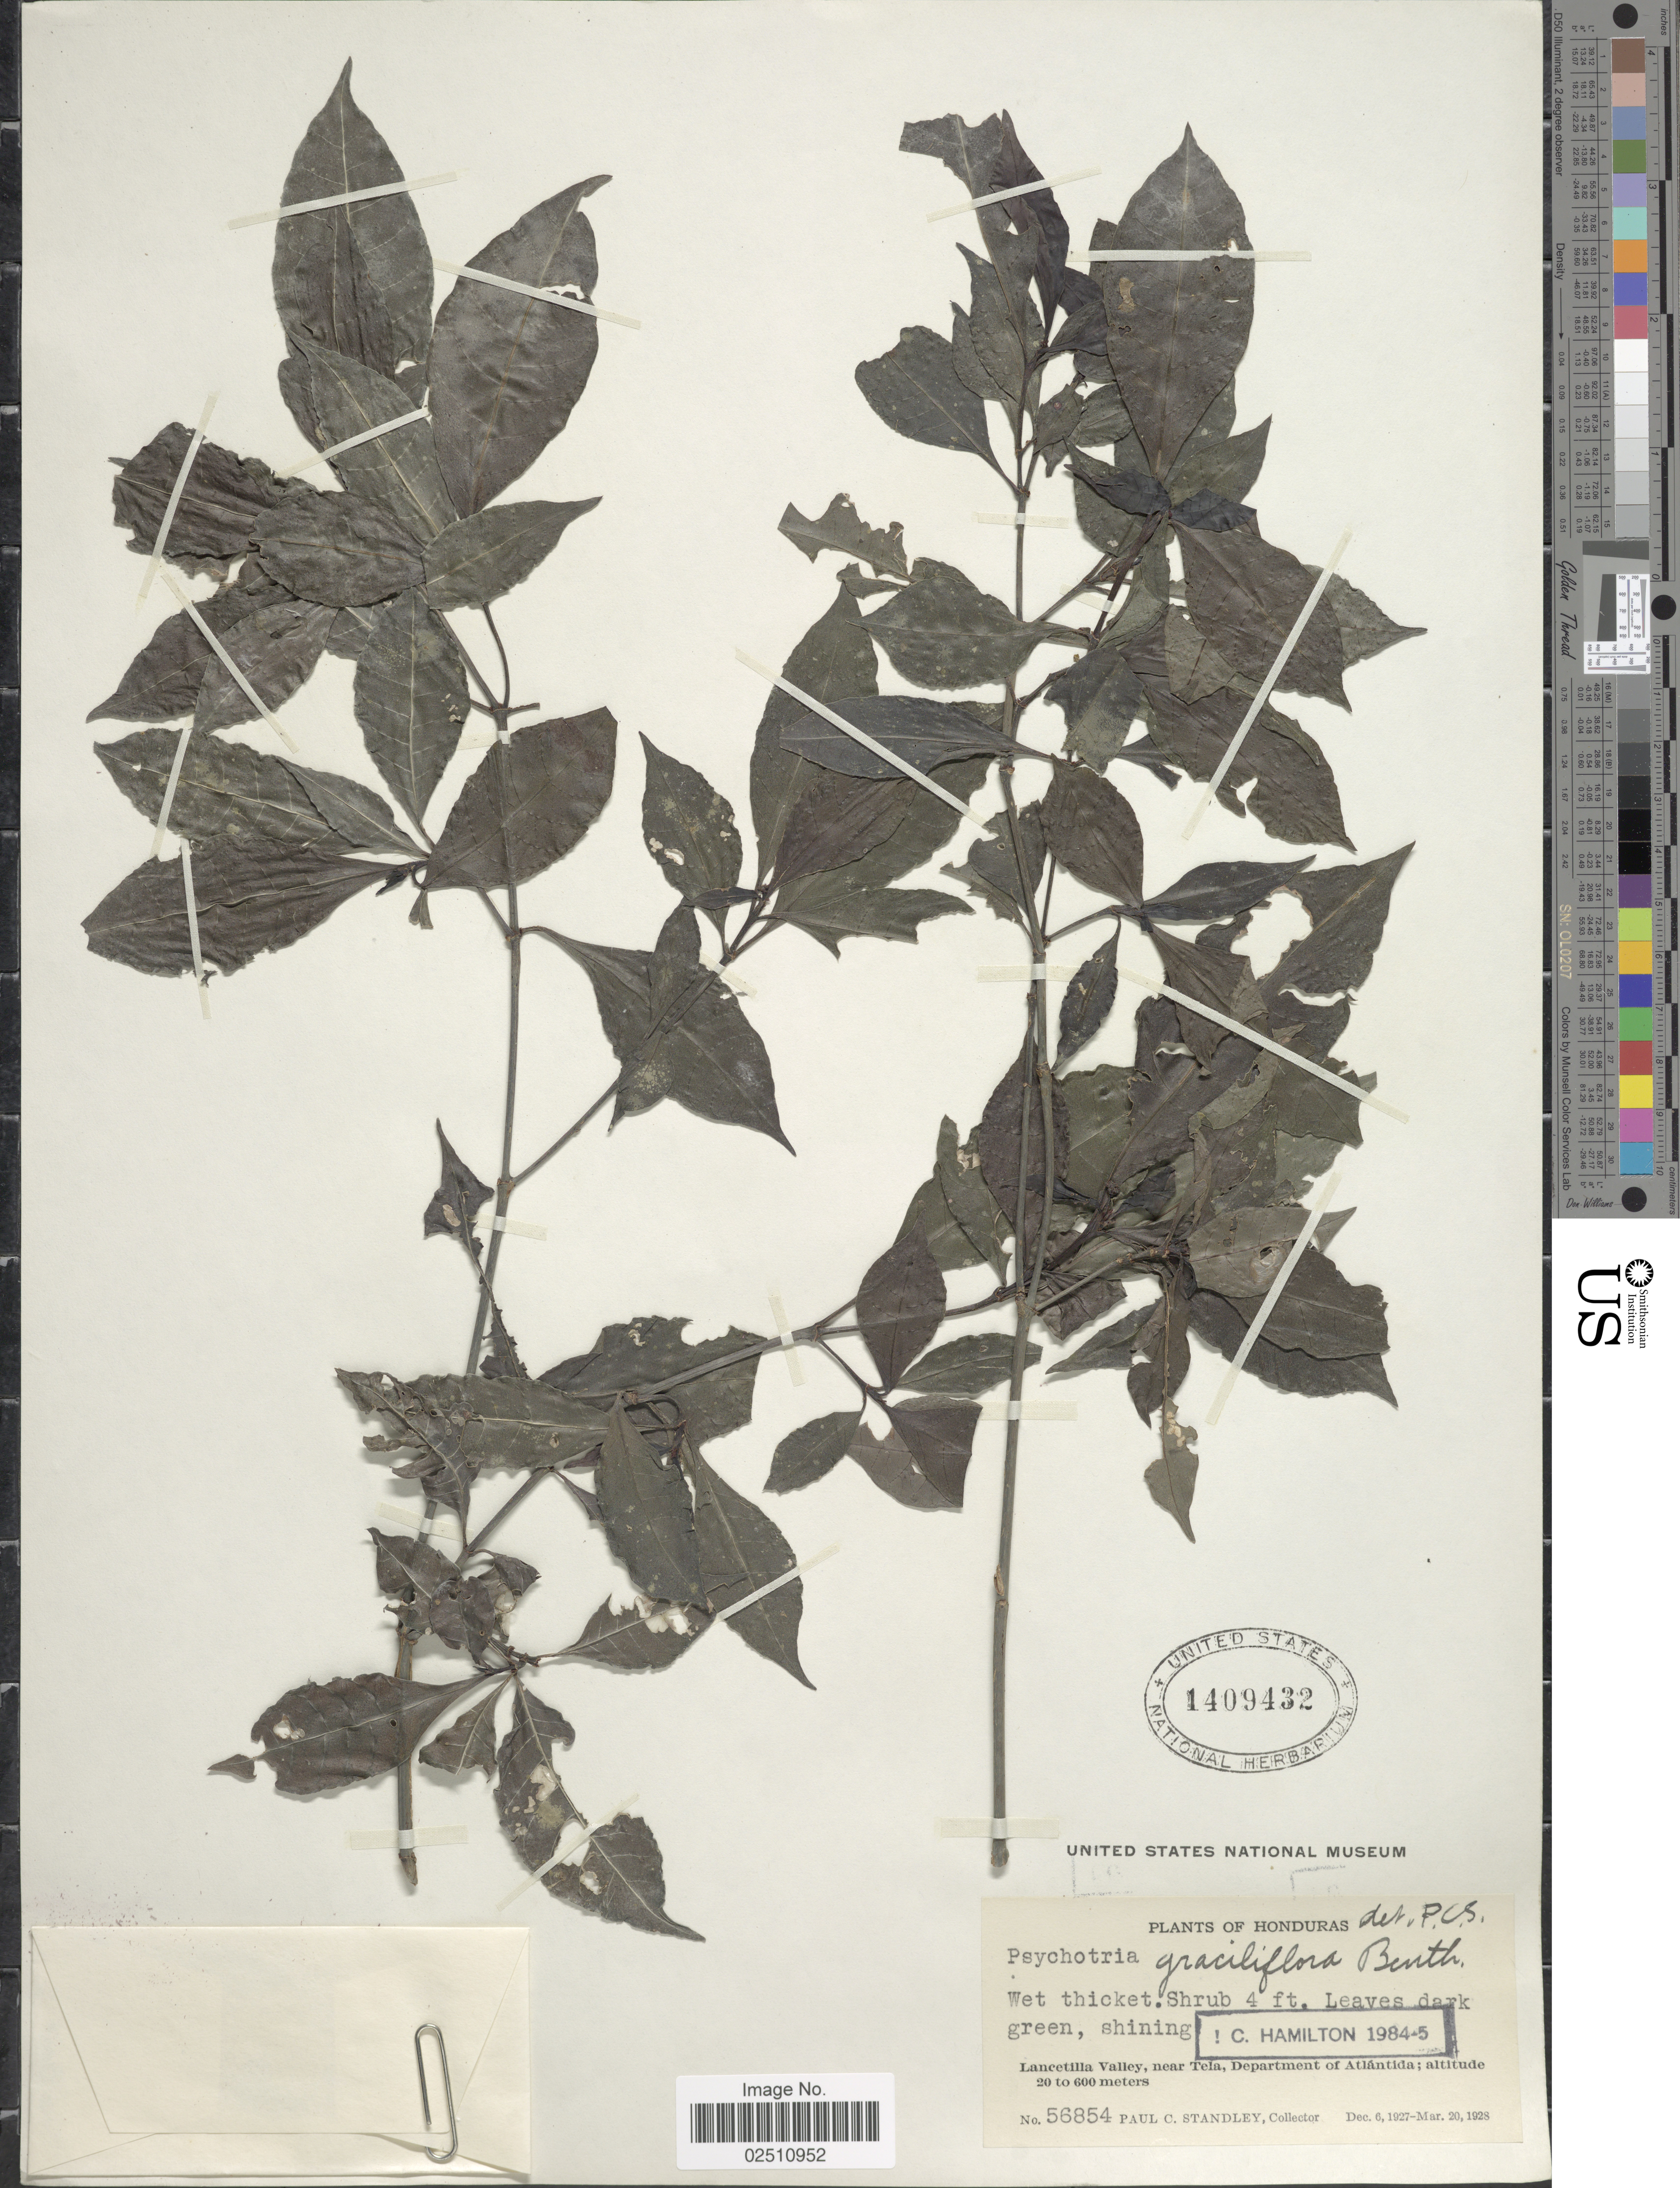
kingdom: Plantae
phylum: Tracheophyta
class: Magnoliopsida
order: Gentianales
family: Rubiaceae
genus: Psychotria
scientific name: Psychotria graciliflora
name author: Benth.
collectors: P. C. Standley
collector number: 56854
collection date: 1927-12-06/1928-03-20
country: Honduras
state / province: Atlántida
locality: Lancetilla Valley, near Tela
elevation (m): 20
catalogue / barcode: US 1409432